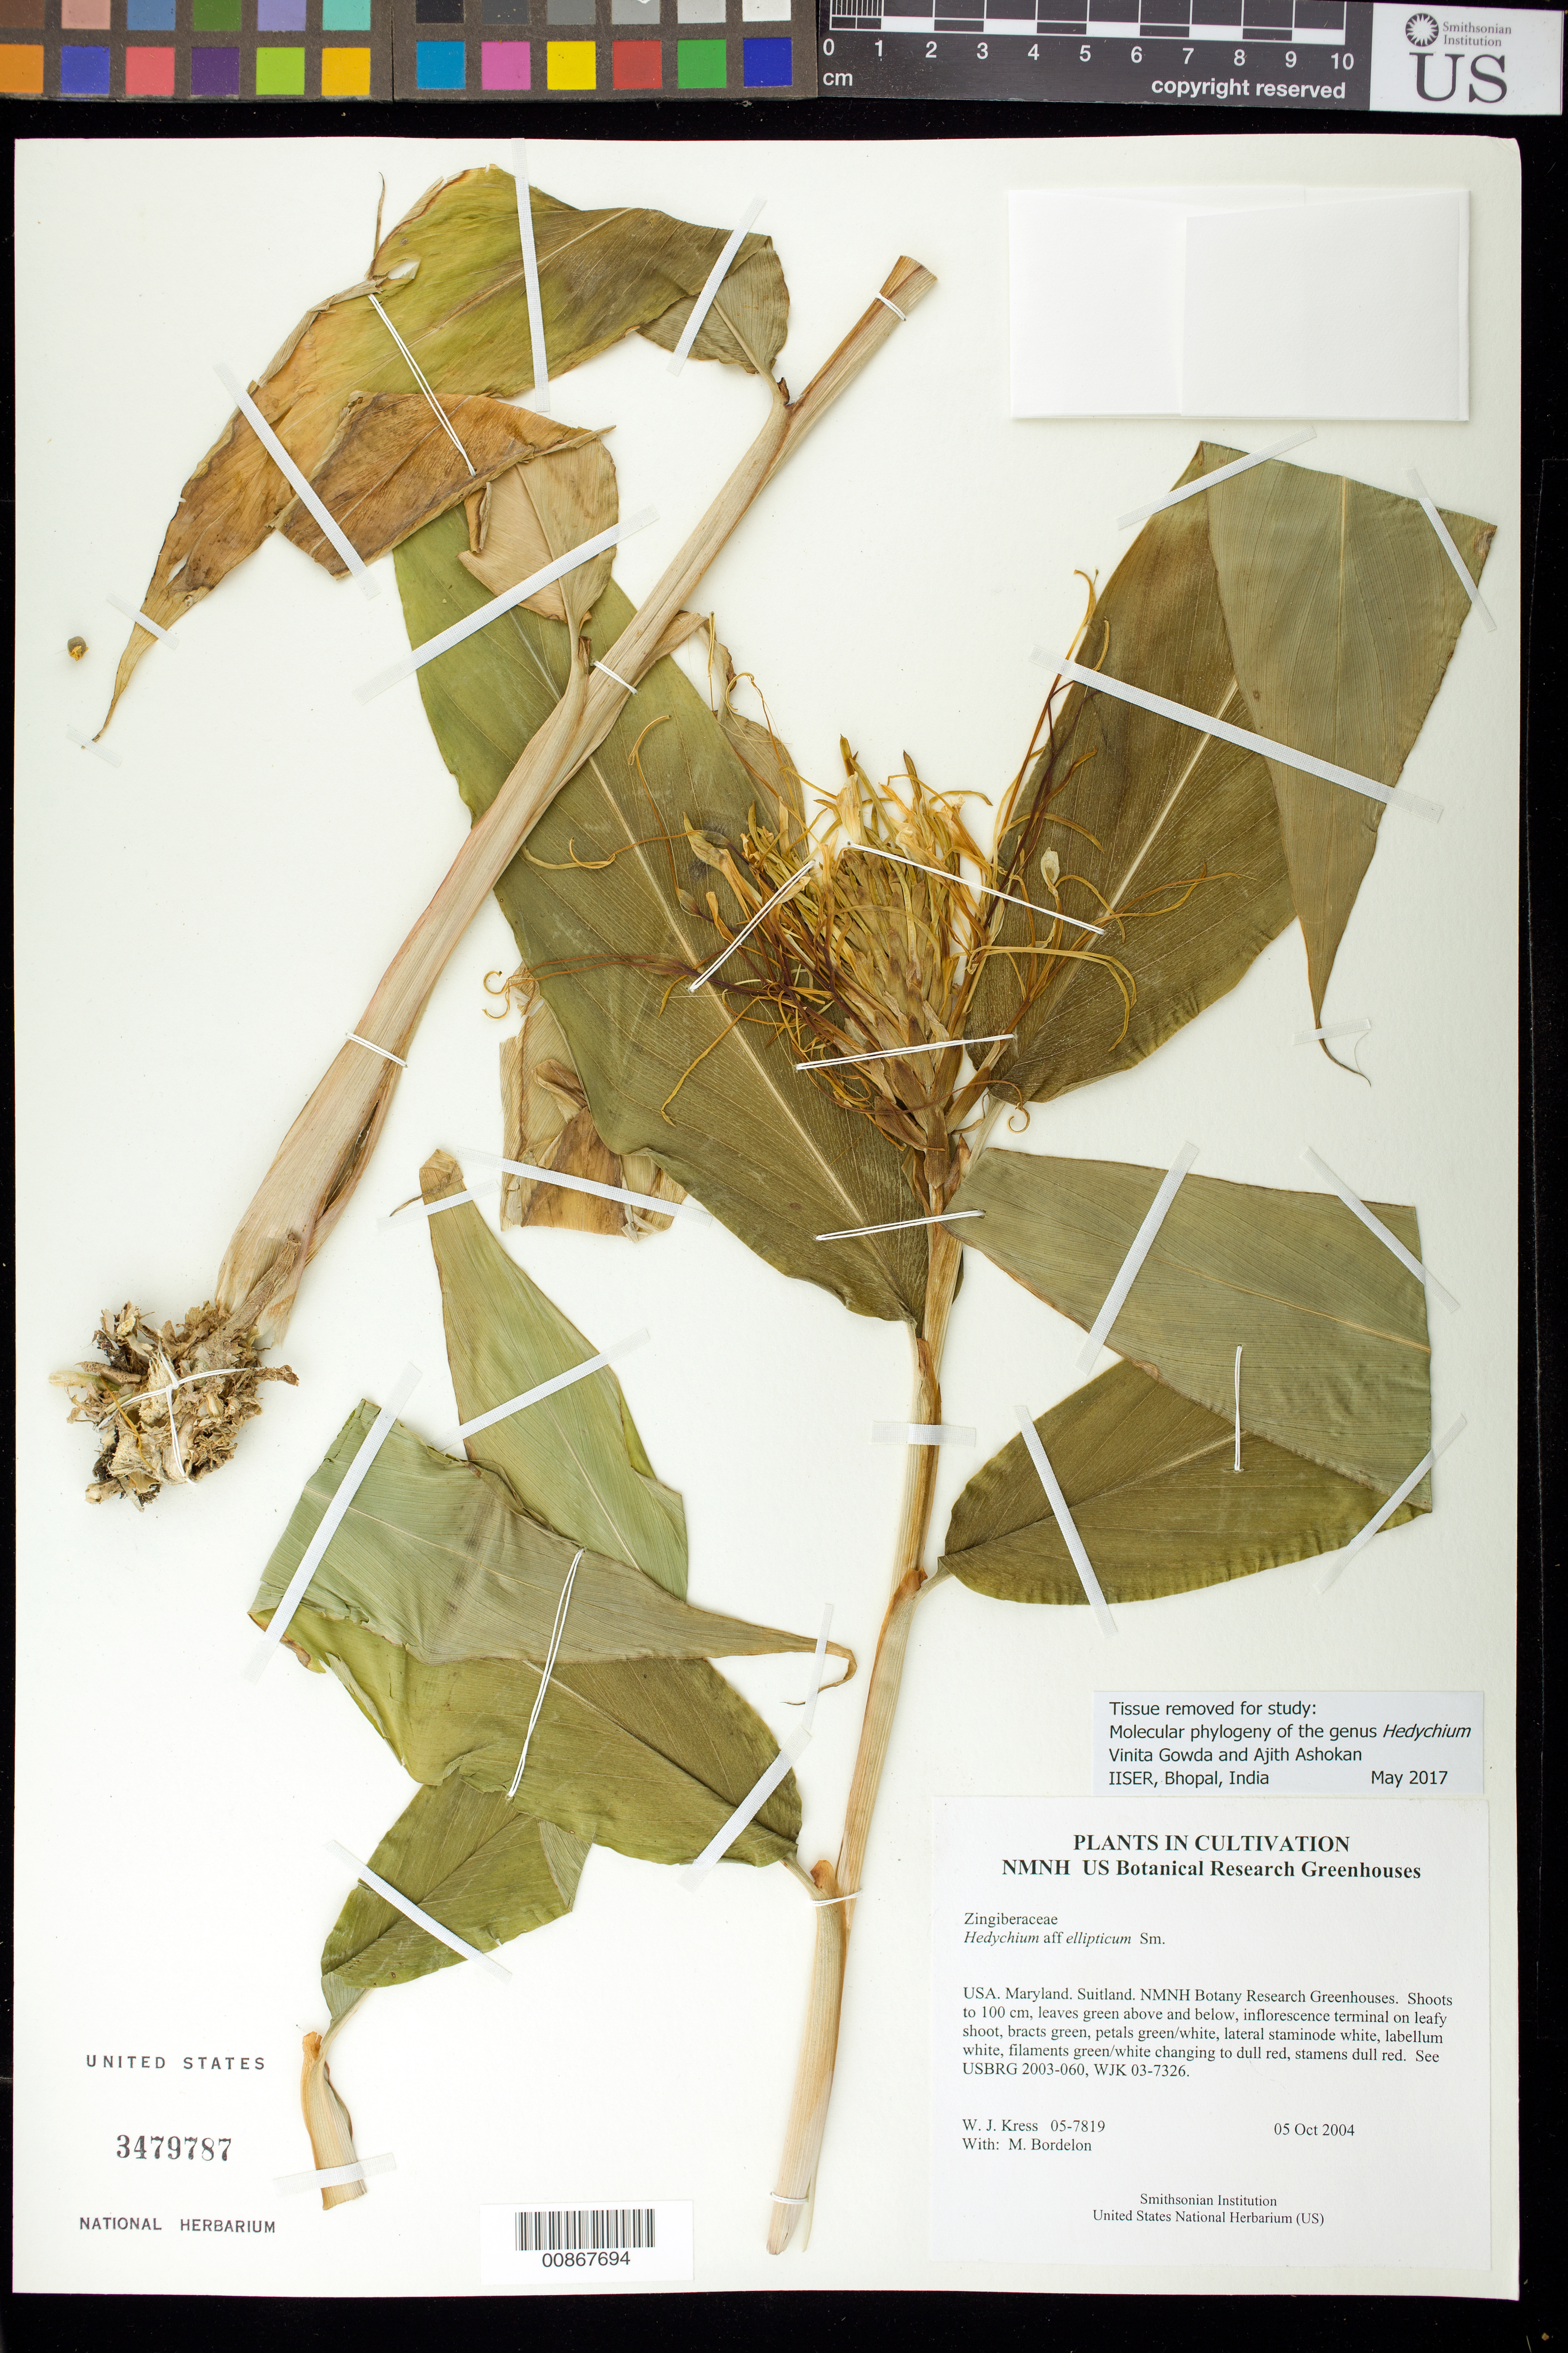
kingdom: Plantae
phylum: Tracheophyta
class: Liliopsida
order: Zingiberales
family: Zingiberaceae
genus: Hedychium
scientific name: Hedychium ellipticum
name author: Buch.-Ham. ex Sm.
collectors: W. J. Kress & M. Bordelon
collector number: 05-7819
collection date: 2004-10-05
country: United States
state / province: Maryland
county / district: Prince George's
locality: NMNH Botany Research Greenhouses. Suitland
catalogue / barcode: US 3479787